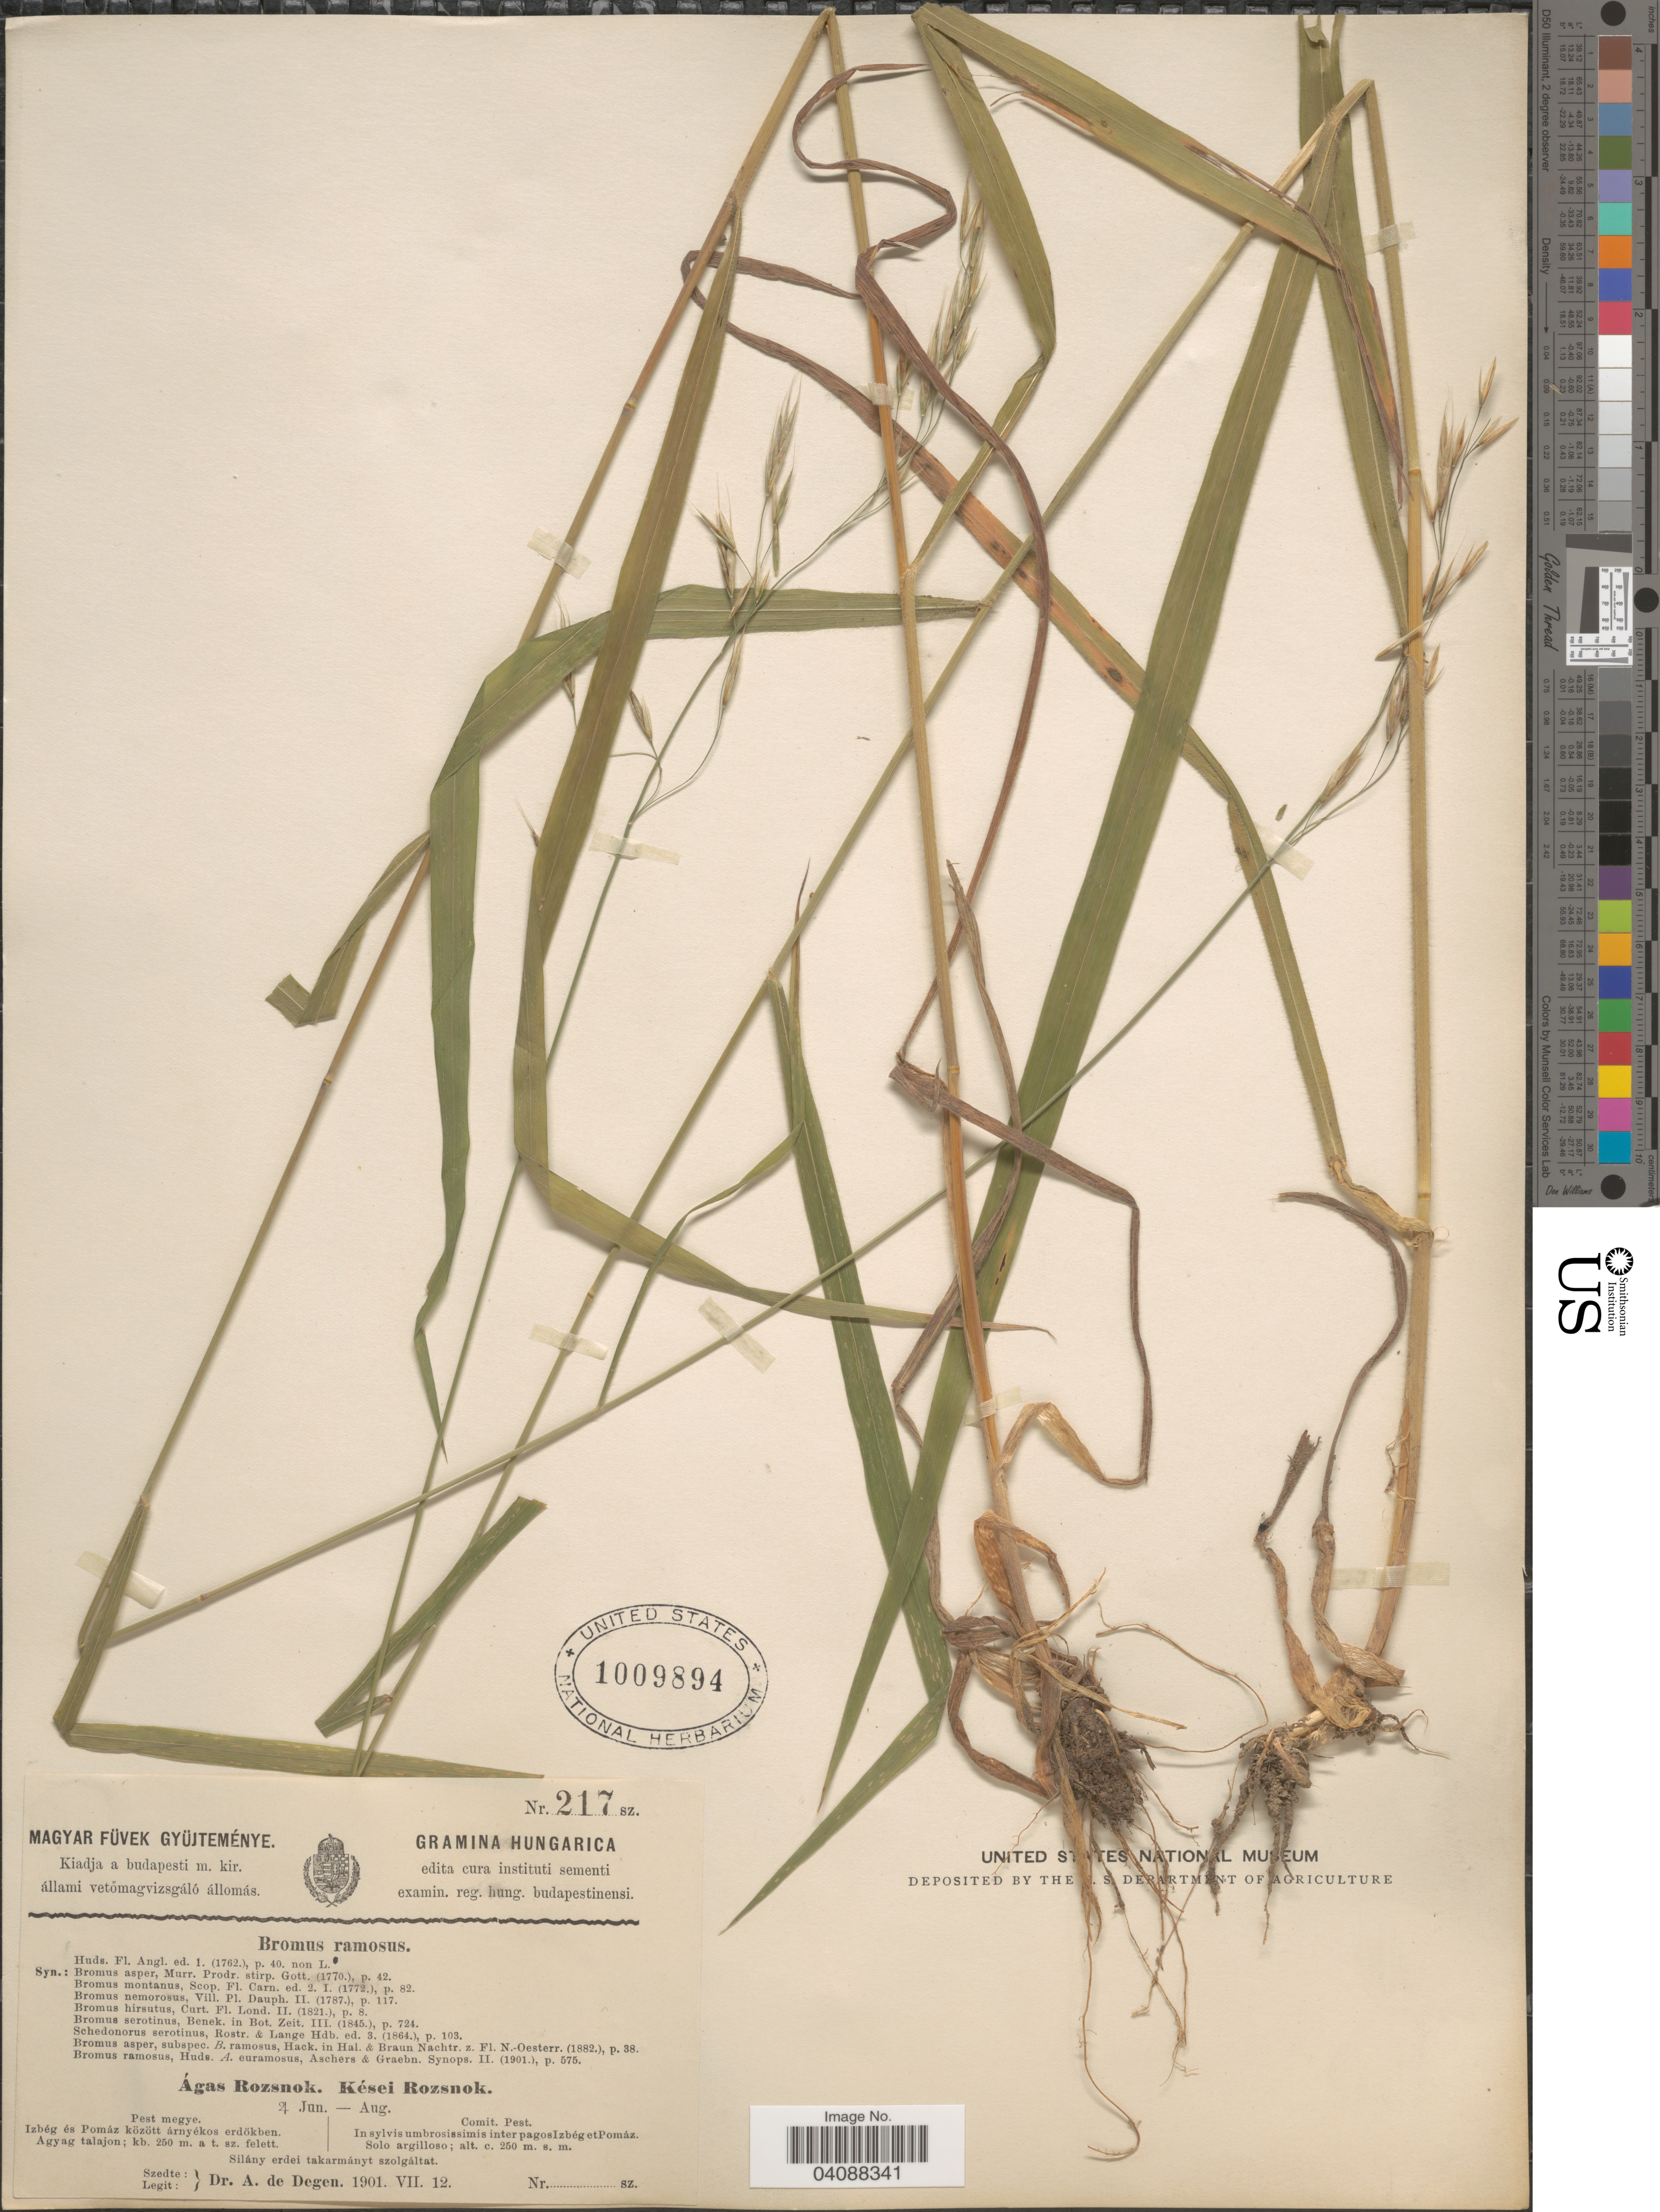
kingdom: Plantae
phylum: Tracheophyta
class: Liliopsida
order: Poales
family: Poaceae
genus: Bromus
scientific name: Bromus ramosus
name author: Huds.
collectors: A. Degen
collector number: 217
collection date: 1901-07-12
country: Hungary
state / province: Pest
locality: Comit. Pest. In sylvis umbrosissimis inter pagos Izbég et Pomáz.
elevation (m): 250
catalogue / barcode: US 1009894